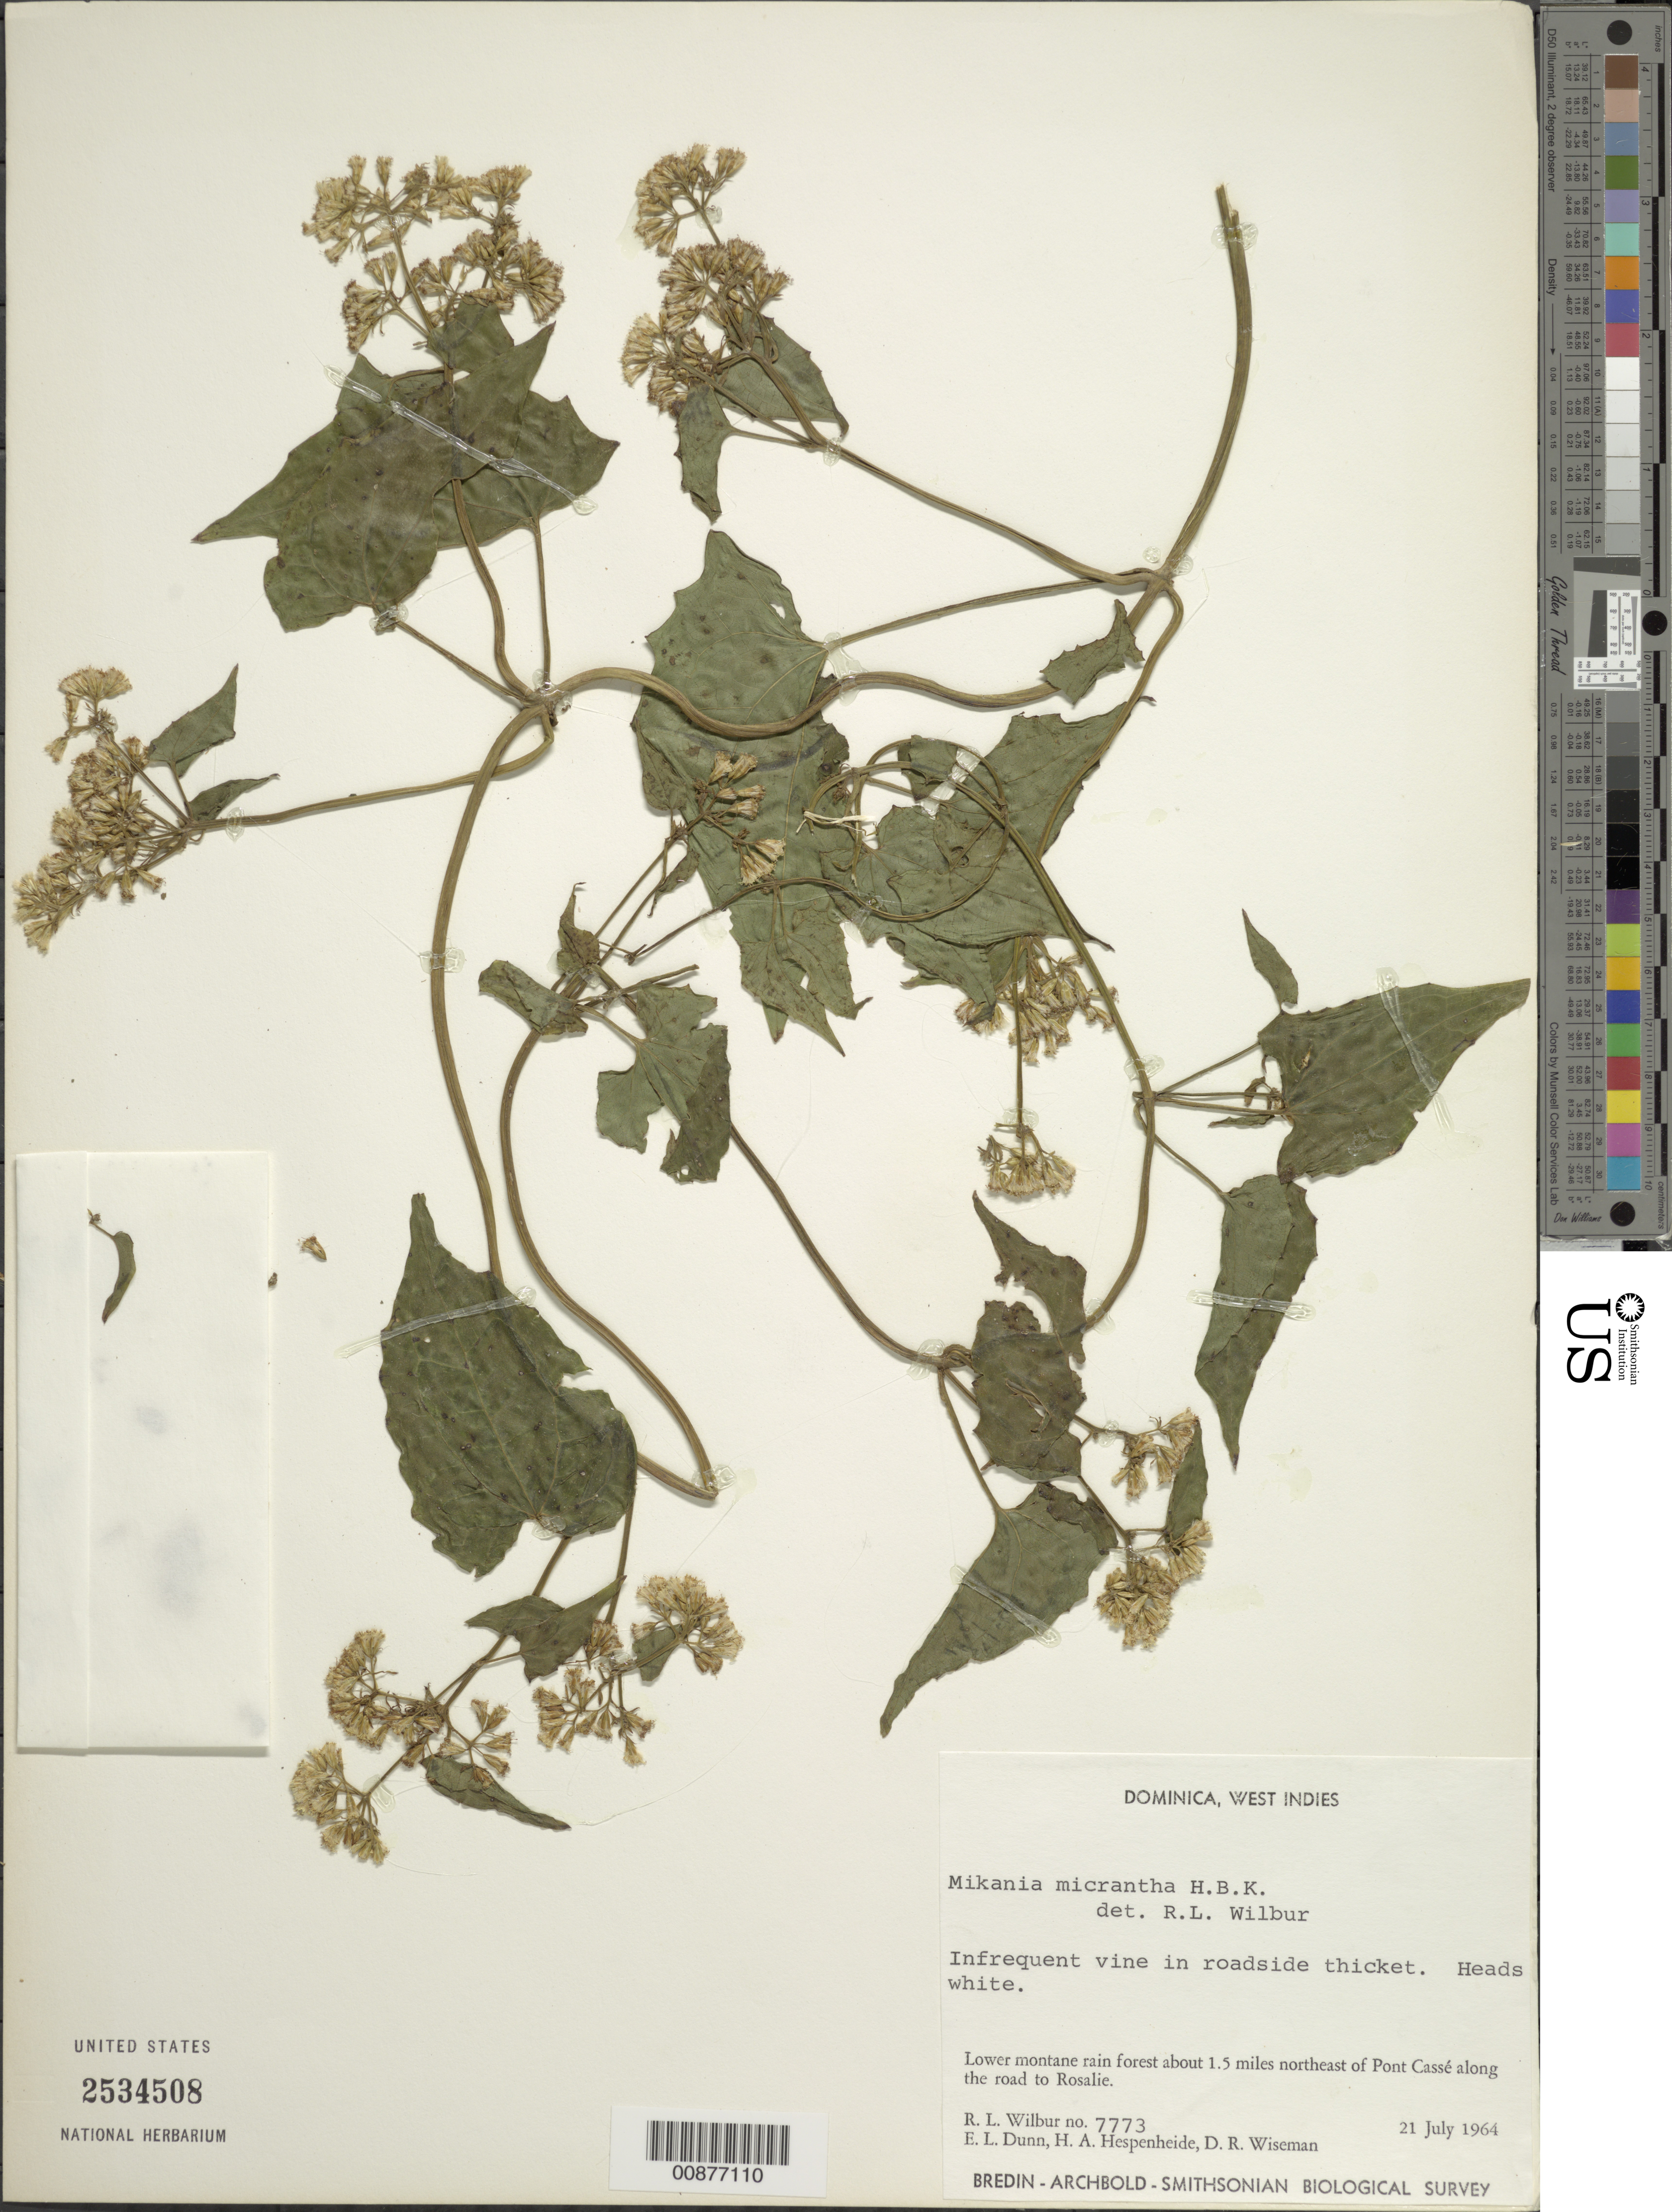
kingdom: Plantae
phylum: Tracheophyta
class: Magnoliopsida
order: Asterales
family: Asteraceae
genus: Mikania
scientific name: Mikania micrantha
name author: Kunth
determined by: Wilbur, R. L.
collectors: R. L. Wilbur, E. Dunn, H. A. Hespenheide & D. R. Wiseman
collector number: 7773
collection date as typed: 21 Jul 1964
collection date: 1964-07-21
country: Dominica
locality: Forest about 1.5 miles NE of Pont Cassé, along road to Rosalie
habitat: Lower montane rainforest, roadside thicket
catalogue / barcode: US 2534508